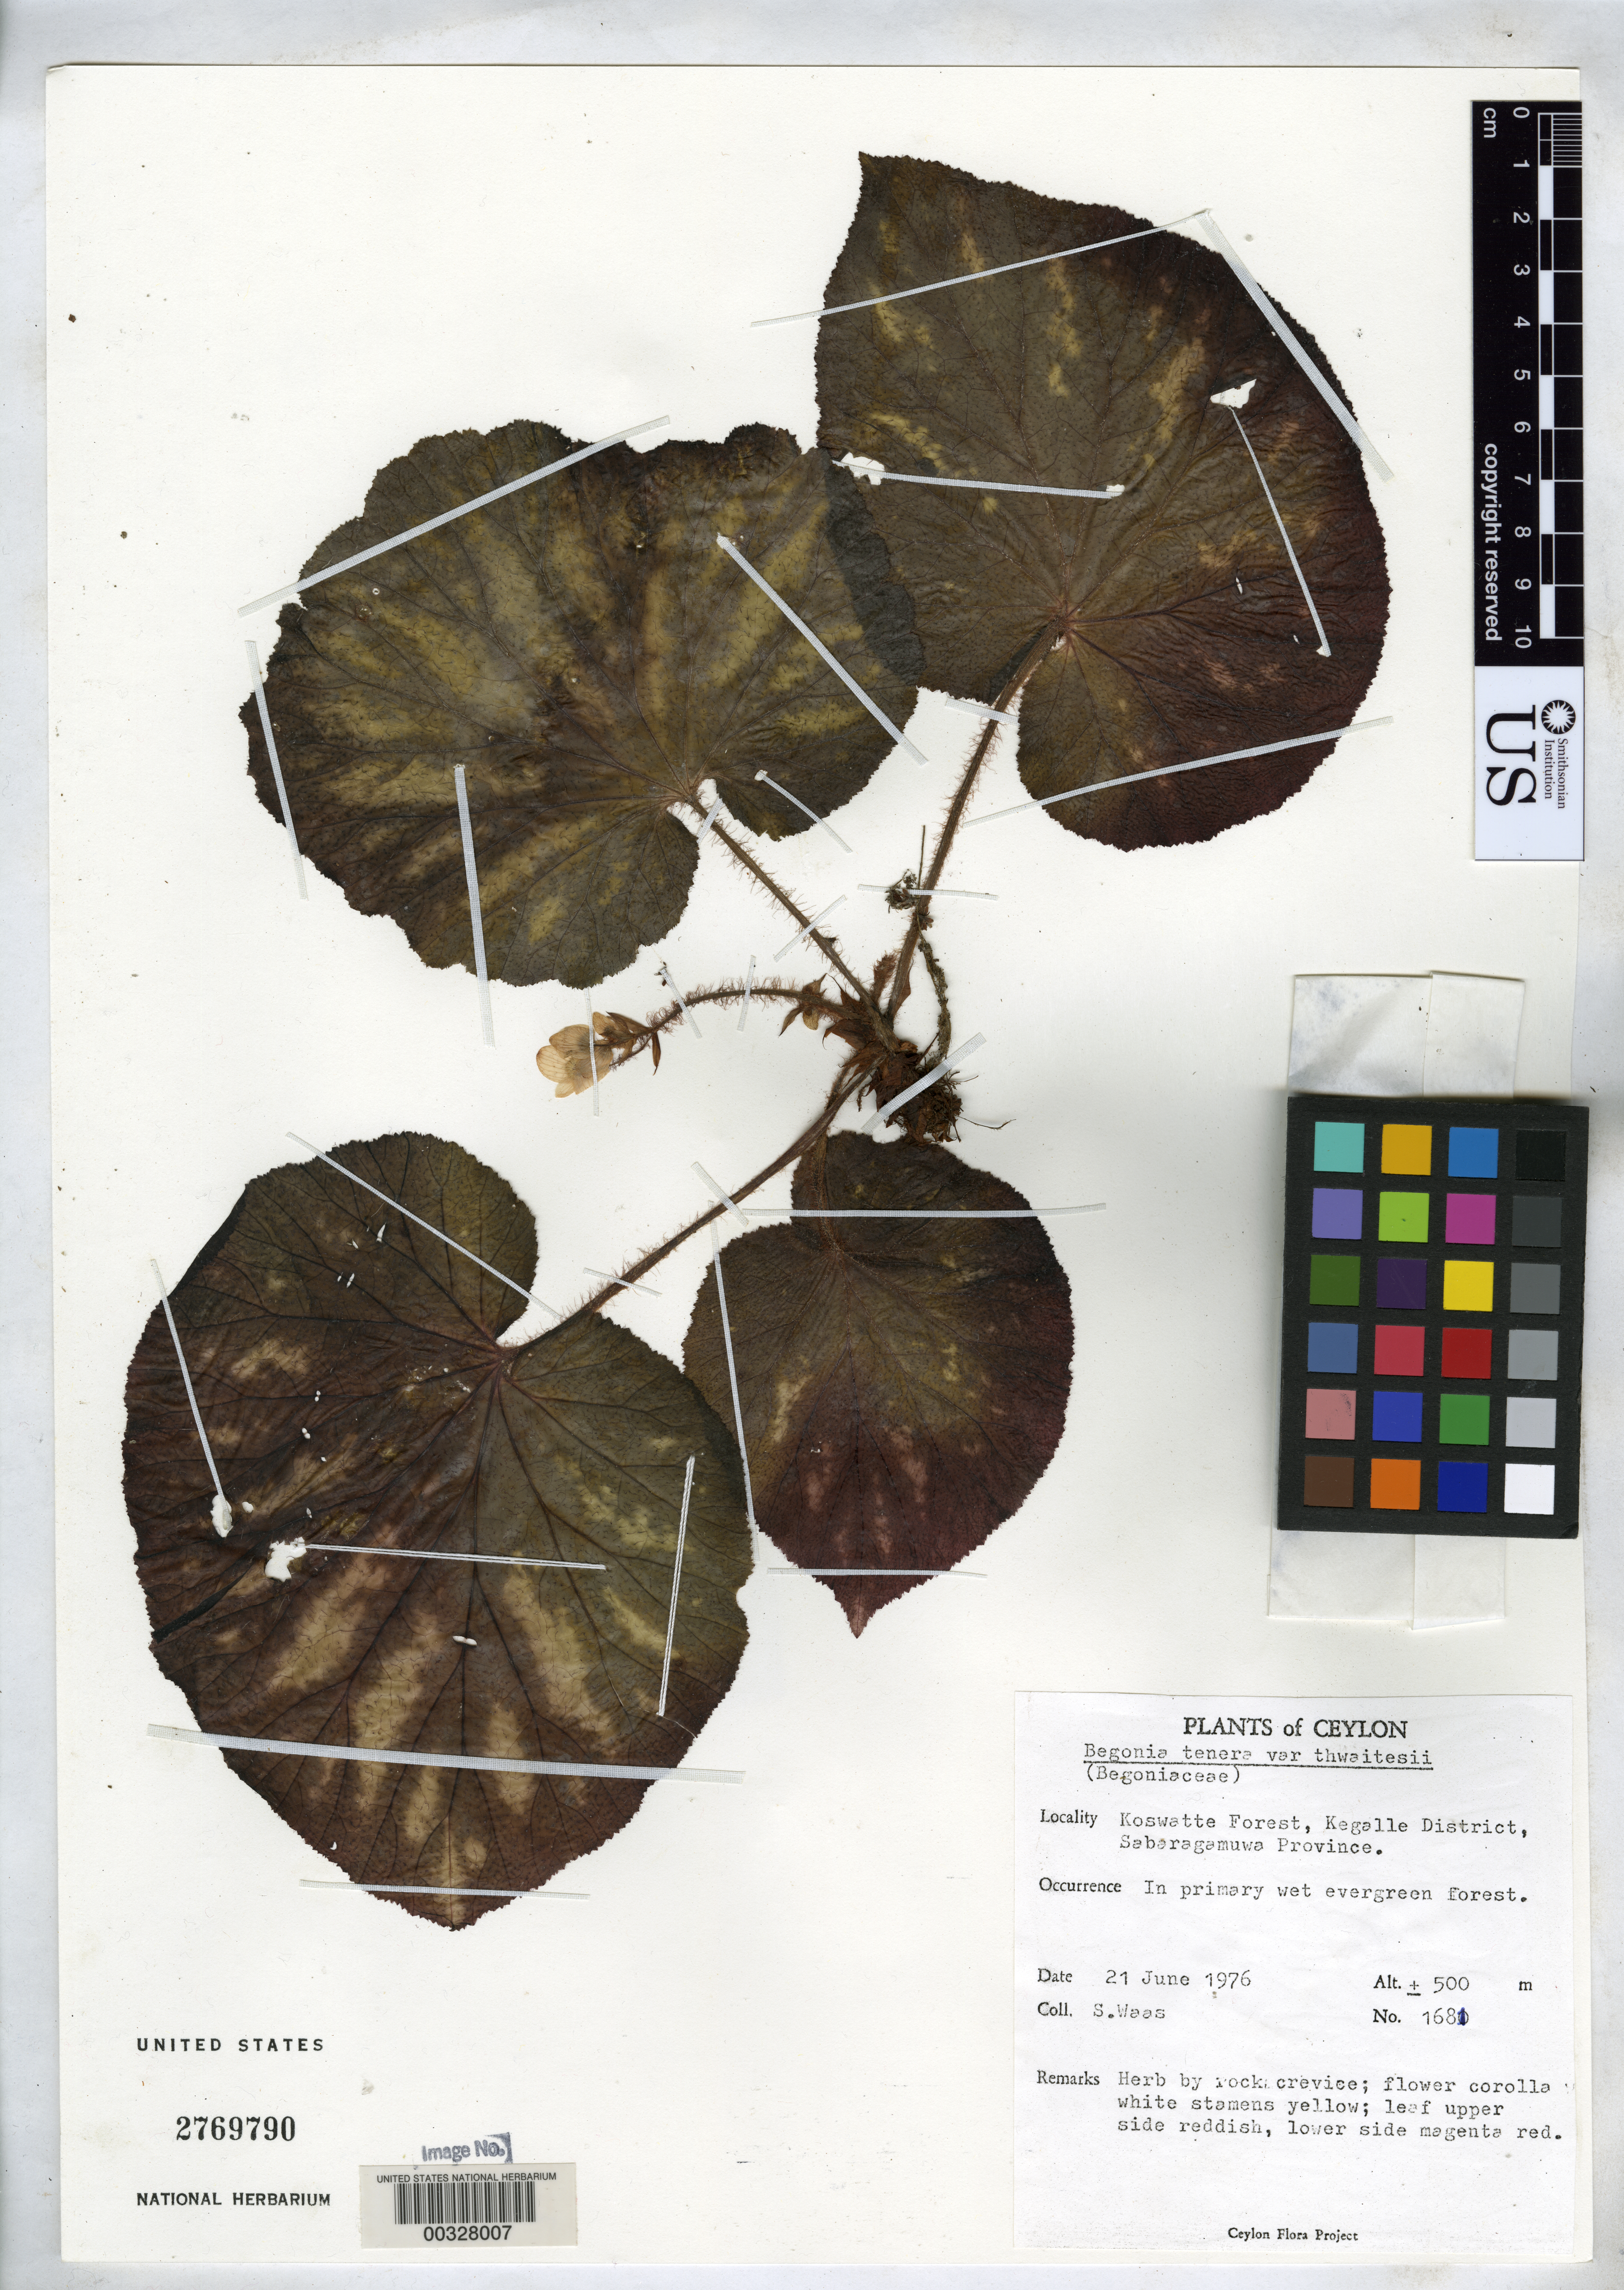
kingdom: Plantae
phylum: Tracheophyta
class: Magnoliopsida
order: Cucurbitales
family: Begoniaceae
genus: Begonia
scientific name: Begonia tenera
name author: Dryand.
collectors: S. Waas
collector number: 1681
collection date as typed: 21 Jun 1976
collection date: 1976-06-21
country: Sri Lanka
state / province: Sabaragamuwa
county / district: Kegalle Dist.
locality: Koswatte forest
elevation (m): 500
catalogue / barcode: US 2769790